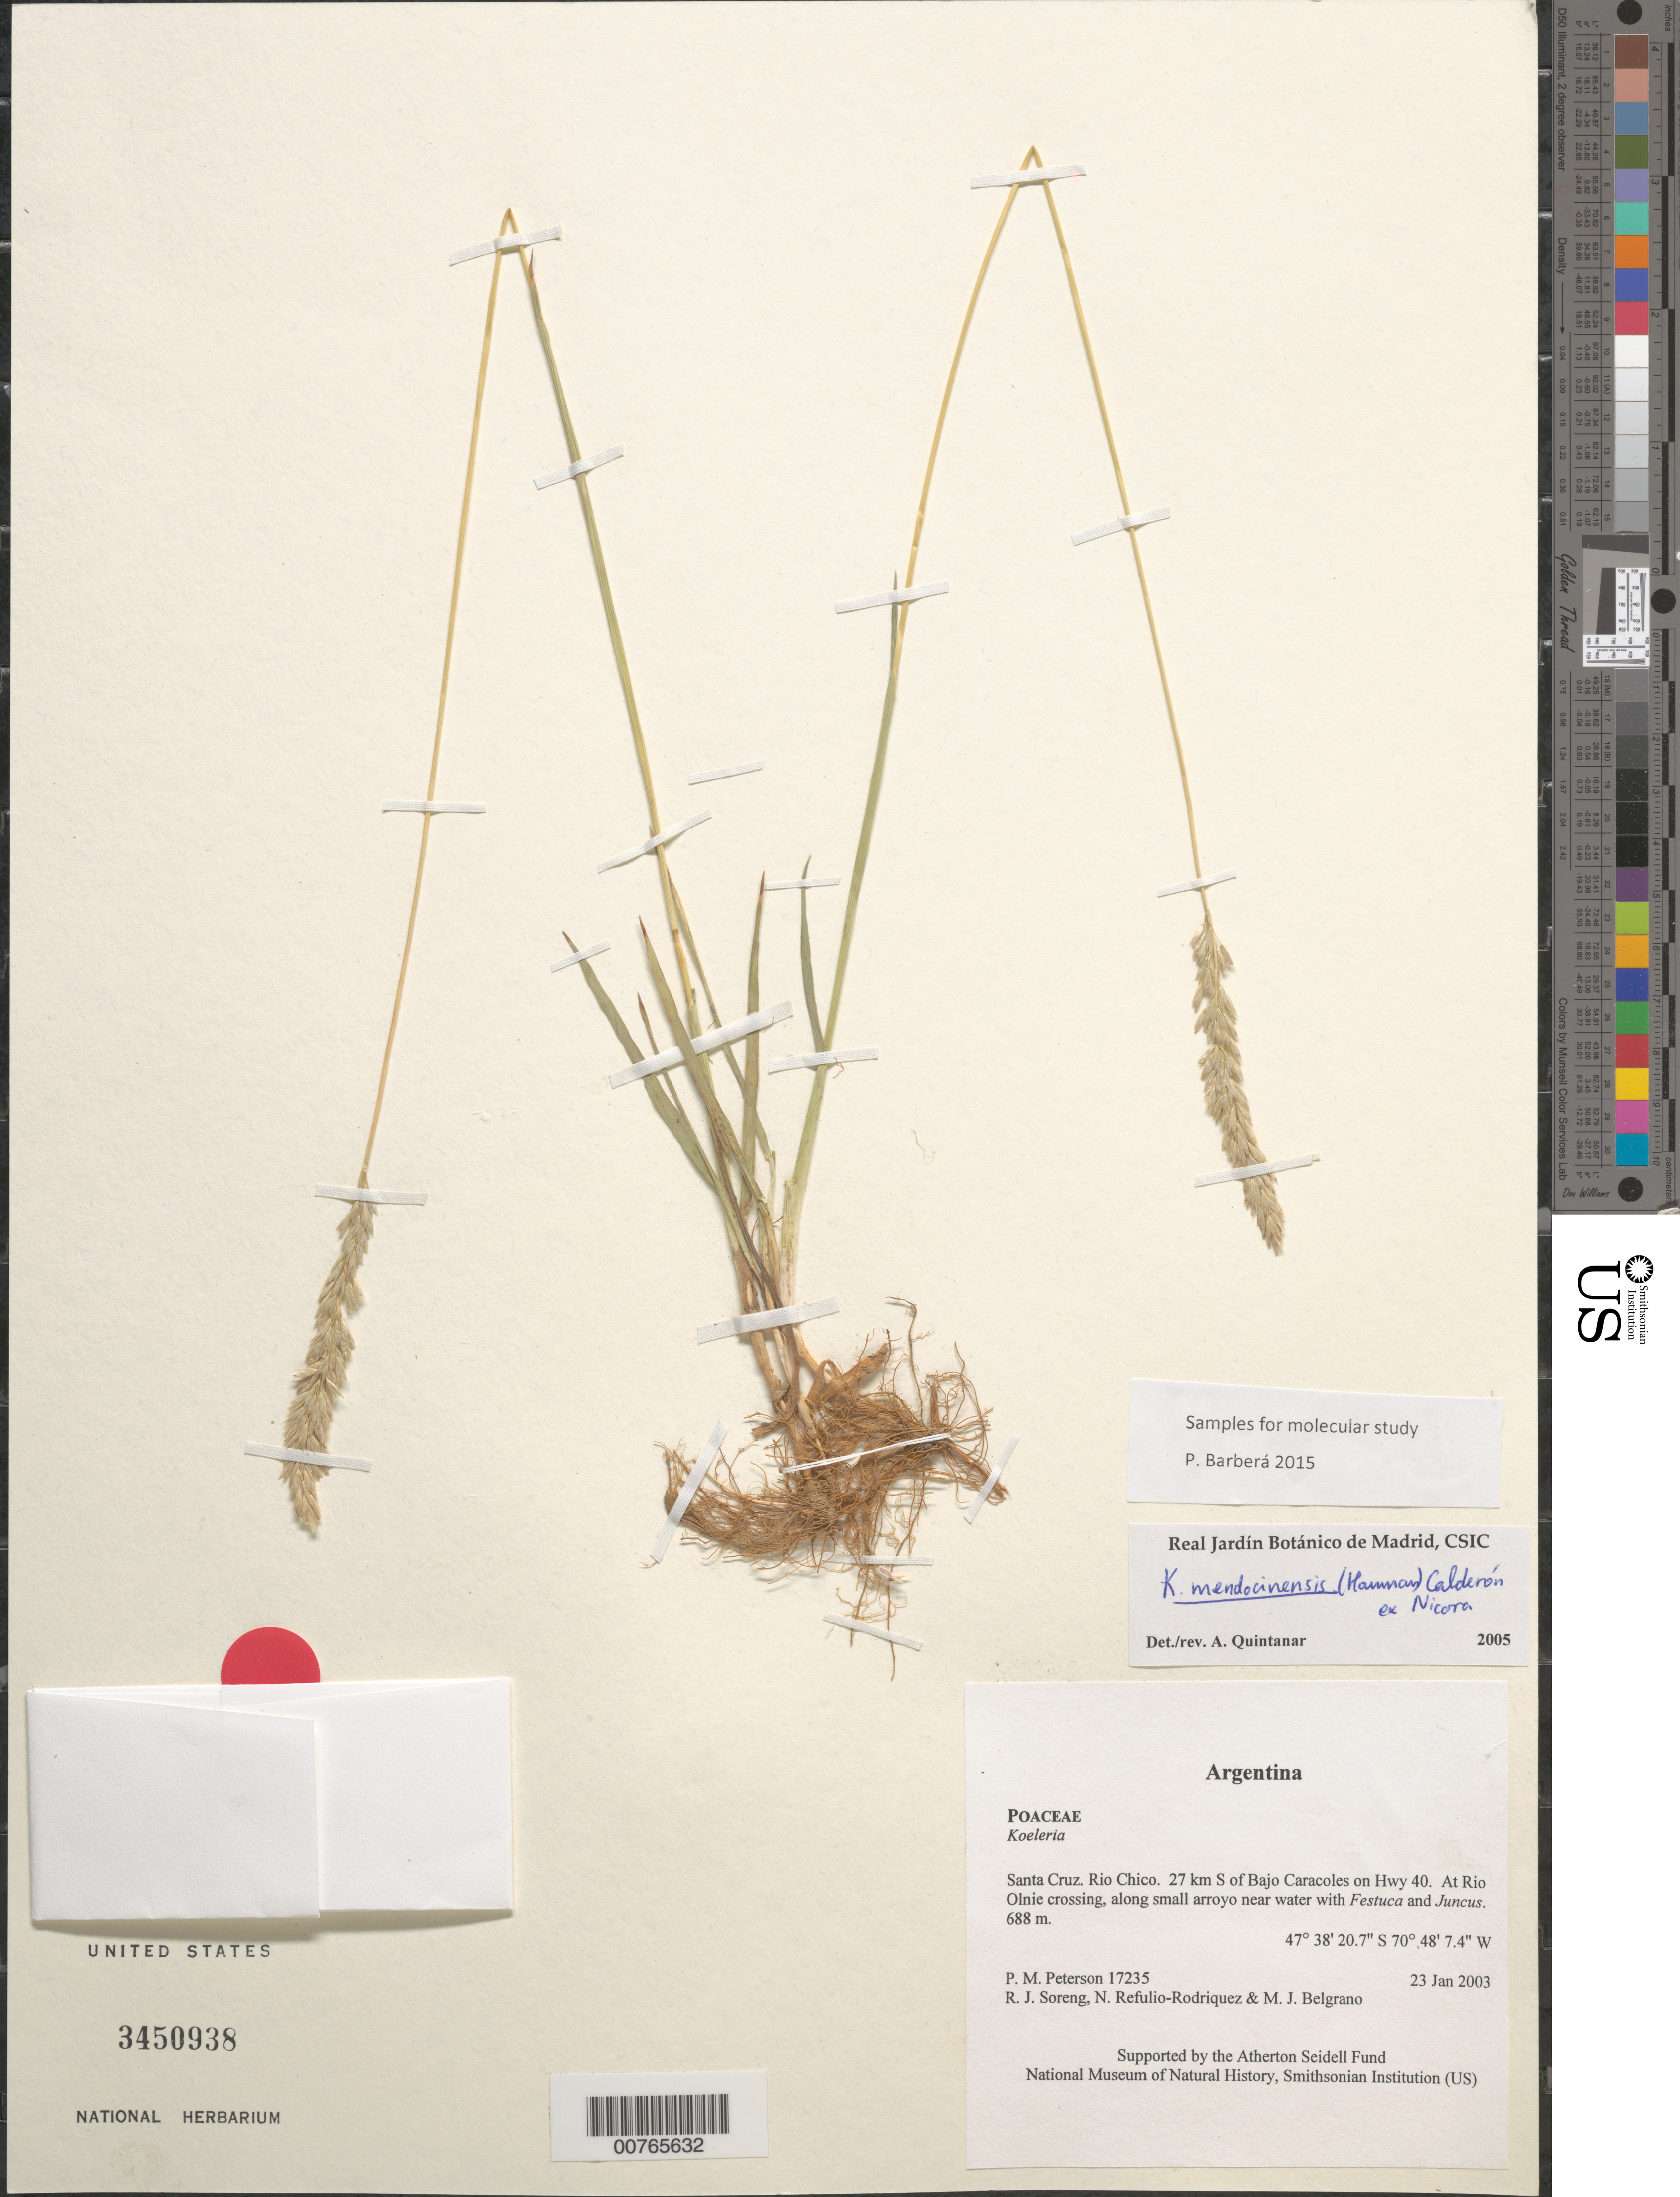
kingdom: Plantae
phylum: Tracheophyta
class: Liliopsida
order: Poales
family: Poaceae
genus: Koeleria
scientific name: Koeleria mendocinensis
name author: (Hauman) C. E. Calderón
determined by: Quintanar, A.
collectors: P. M. Peterson, R. J. Soreng, N. Refulio-Rodríguez & M. Belgrano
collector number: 17235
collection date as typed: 23 Jan 2003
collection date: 2003-01-23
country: Argentina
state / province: Santa Cruz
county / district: Rio Chico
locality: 27 km S of Bajo Caracoles on Hwy 40. At Rio Olnie crossing, along small arroyo near water with Festuca and Juncus.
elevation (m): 688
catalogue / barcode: US 3450938